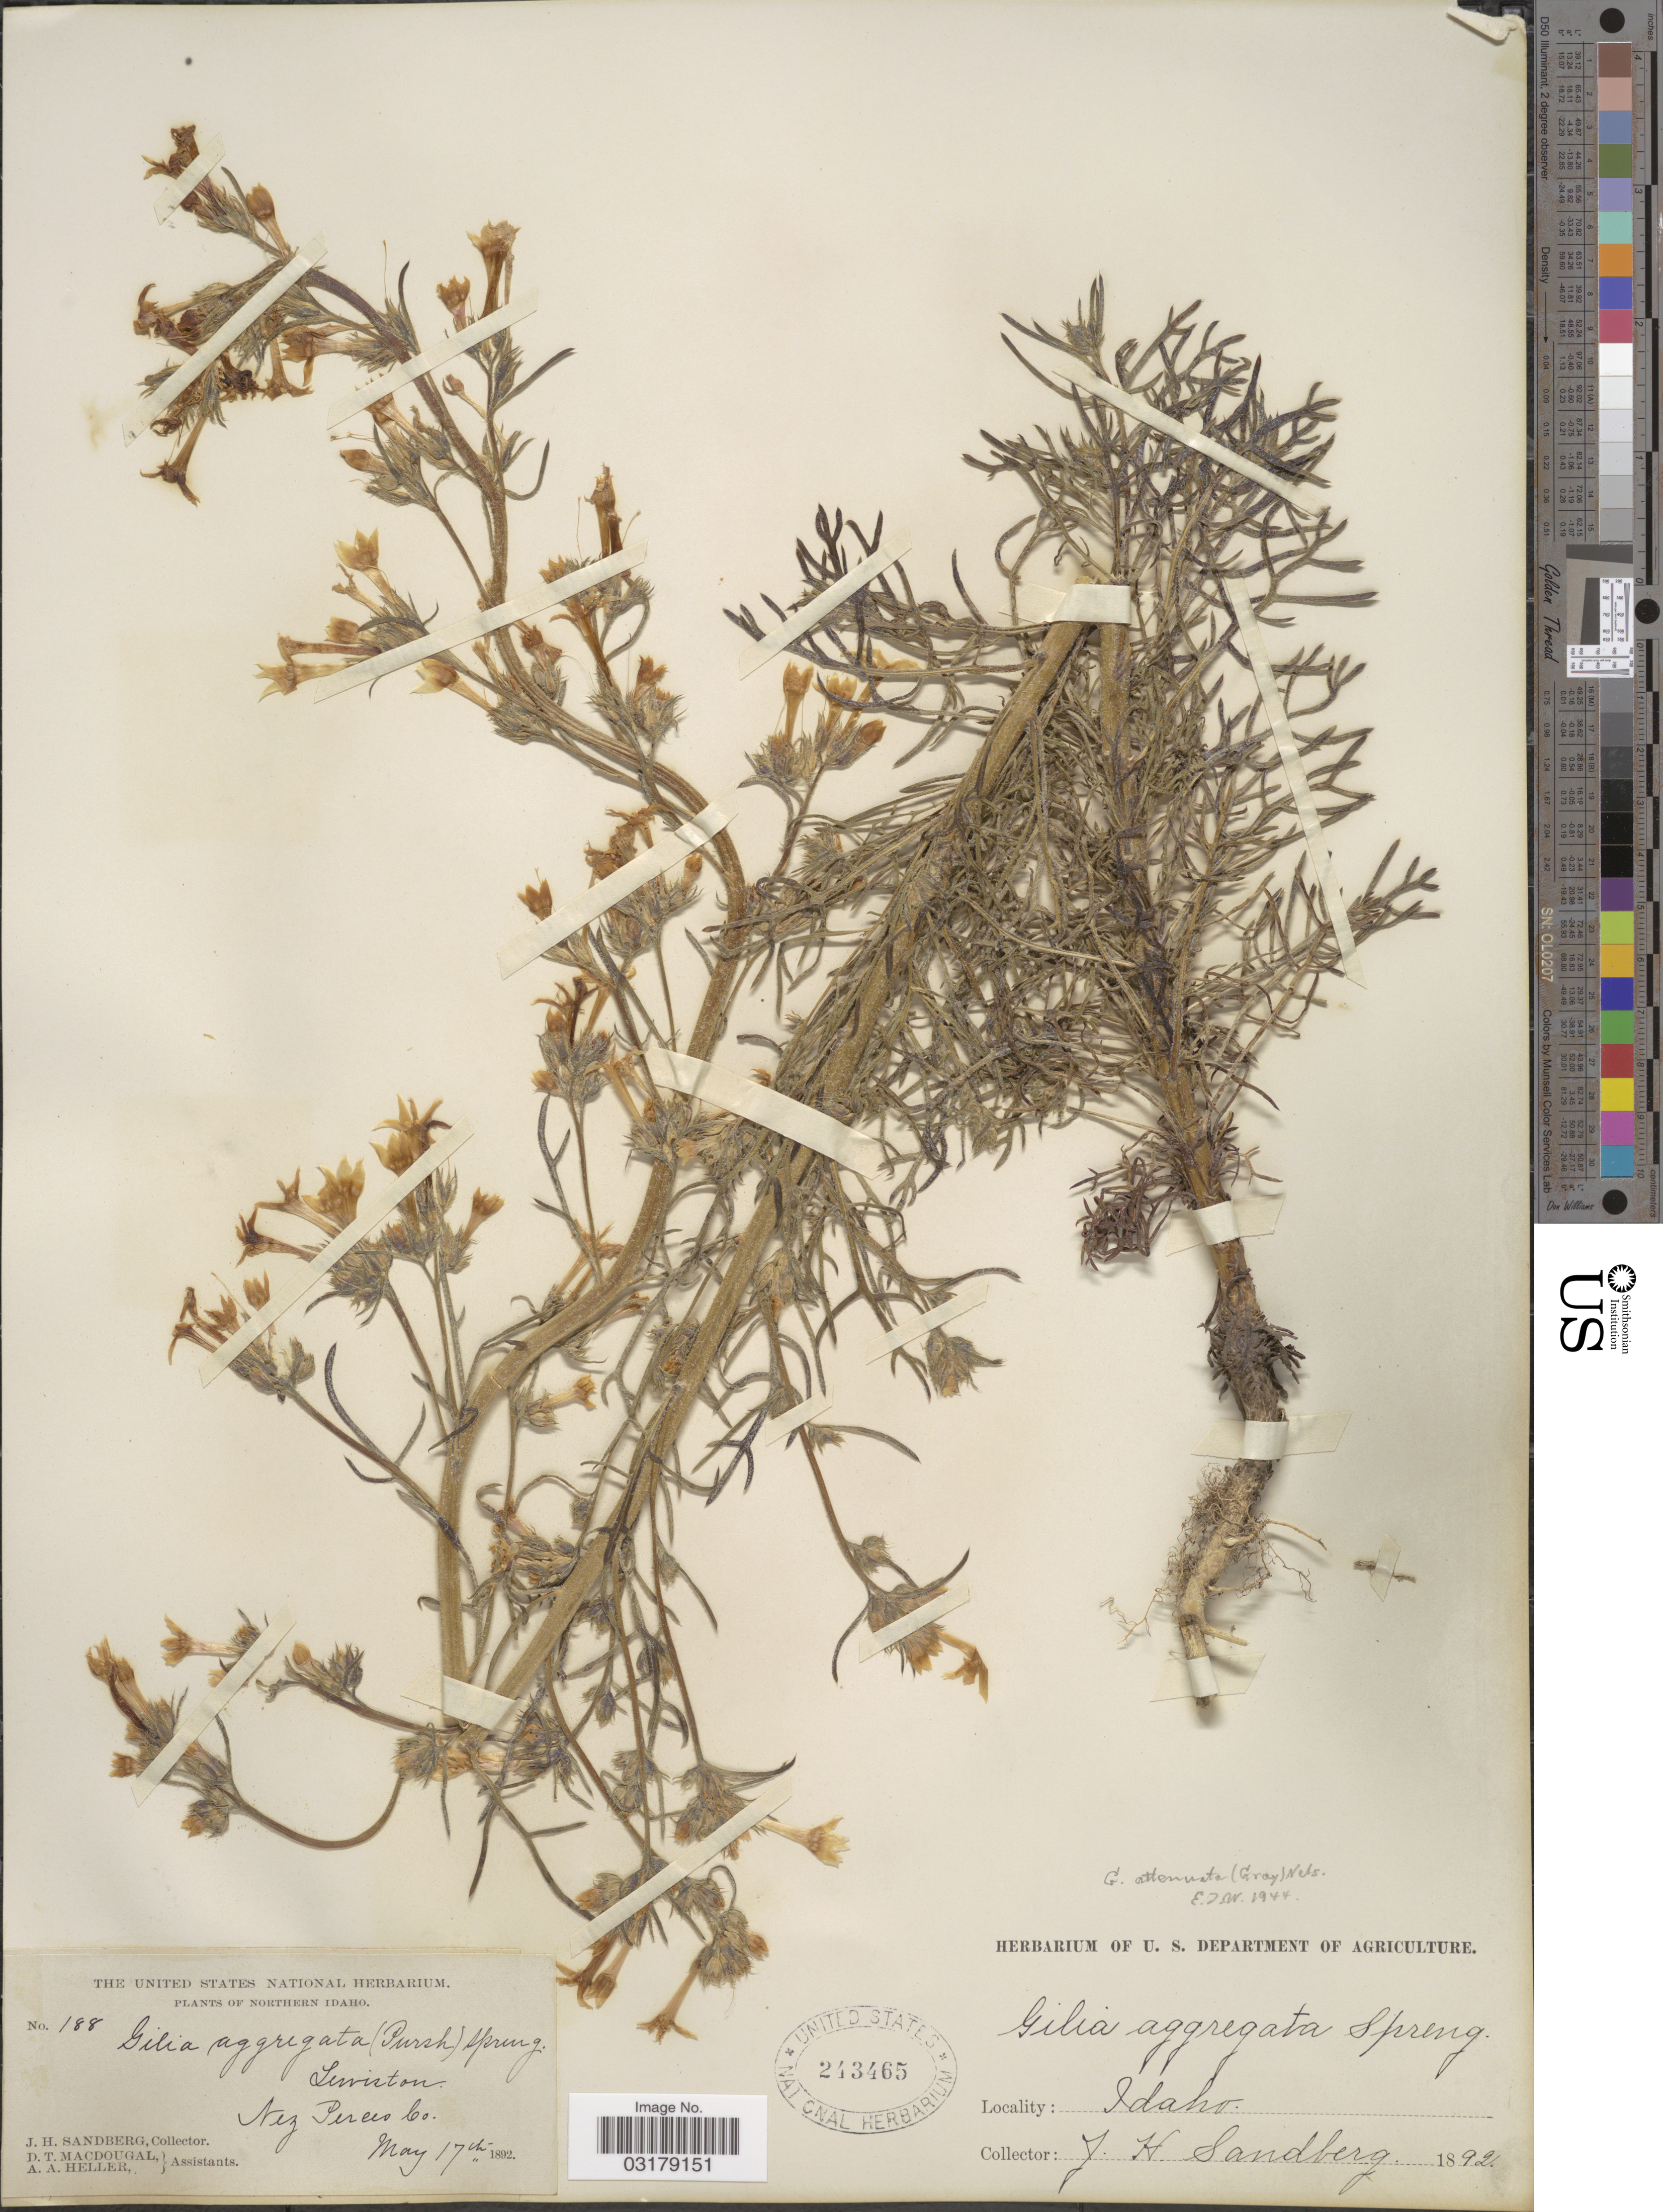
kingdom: Plantae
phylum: Tracheophyta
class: Magnoliopsida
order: Ericales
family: Polemoniaceae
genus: Ipomopsis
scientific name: Ipomopsis aggregata subsp. attenuata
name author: (A. Gray) V.E. Grant & A.D. Grant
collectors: J. H. Sandberg, D. T. MacDougal & A. A. Heller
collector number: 188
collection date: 1892-05-17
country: United States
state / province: Idaho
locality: Northern Idaho. Lewiston. Nez Perces Co.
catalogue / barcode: US 243465